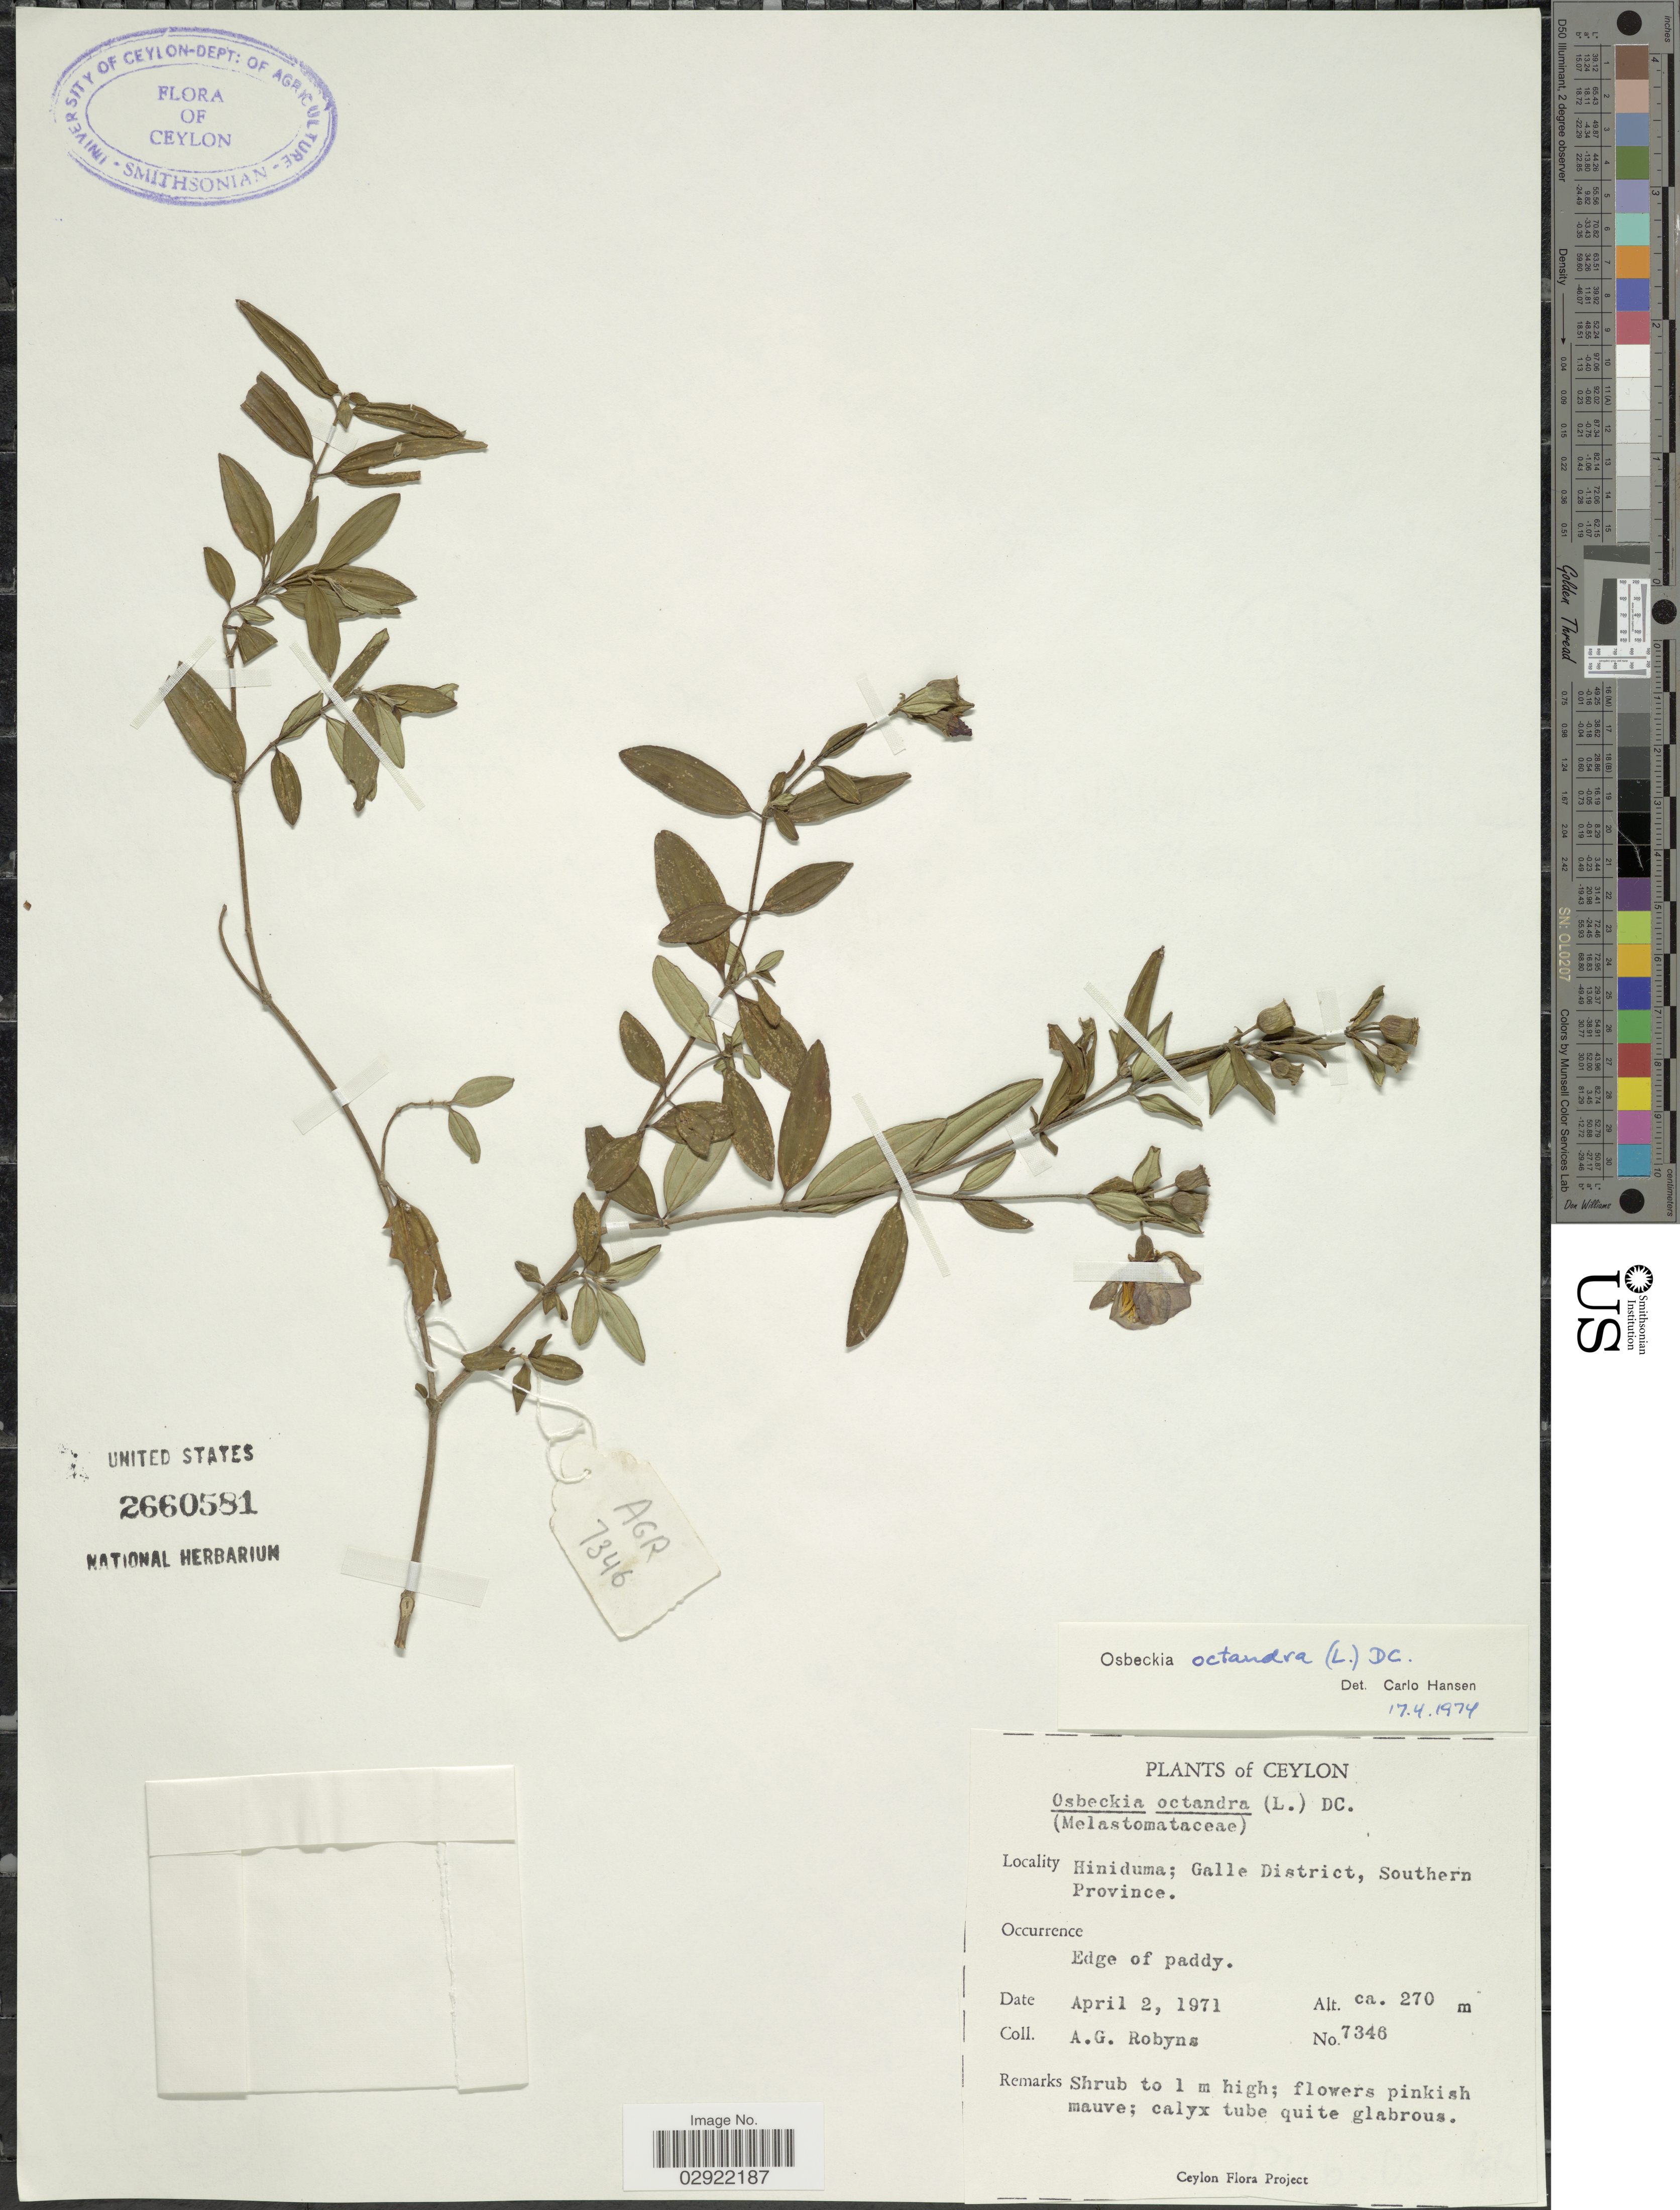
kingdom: Plantae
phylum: Tracheophyta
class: Magnoliopsida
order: Myrtales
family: Melastomataceae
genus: Osbeckia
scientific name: Osbeckia octandra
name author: DC.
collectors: A. Robyns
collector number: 7346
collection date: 1971-04-02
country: Sri Lanka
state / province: Southern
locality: Ceylon. Hiniduma; Galle District.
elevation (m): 270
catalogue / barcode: US 2660581